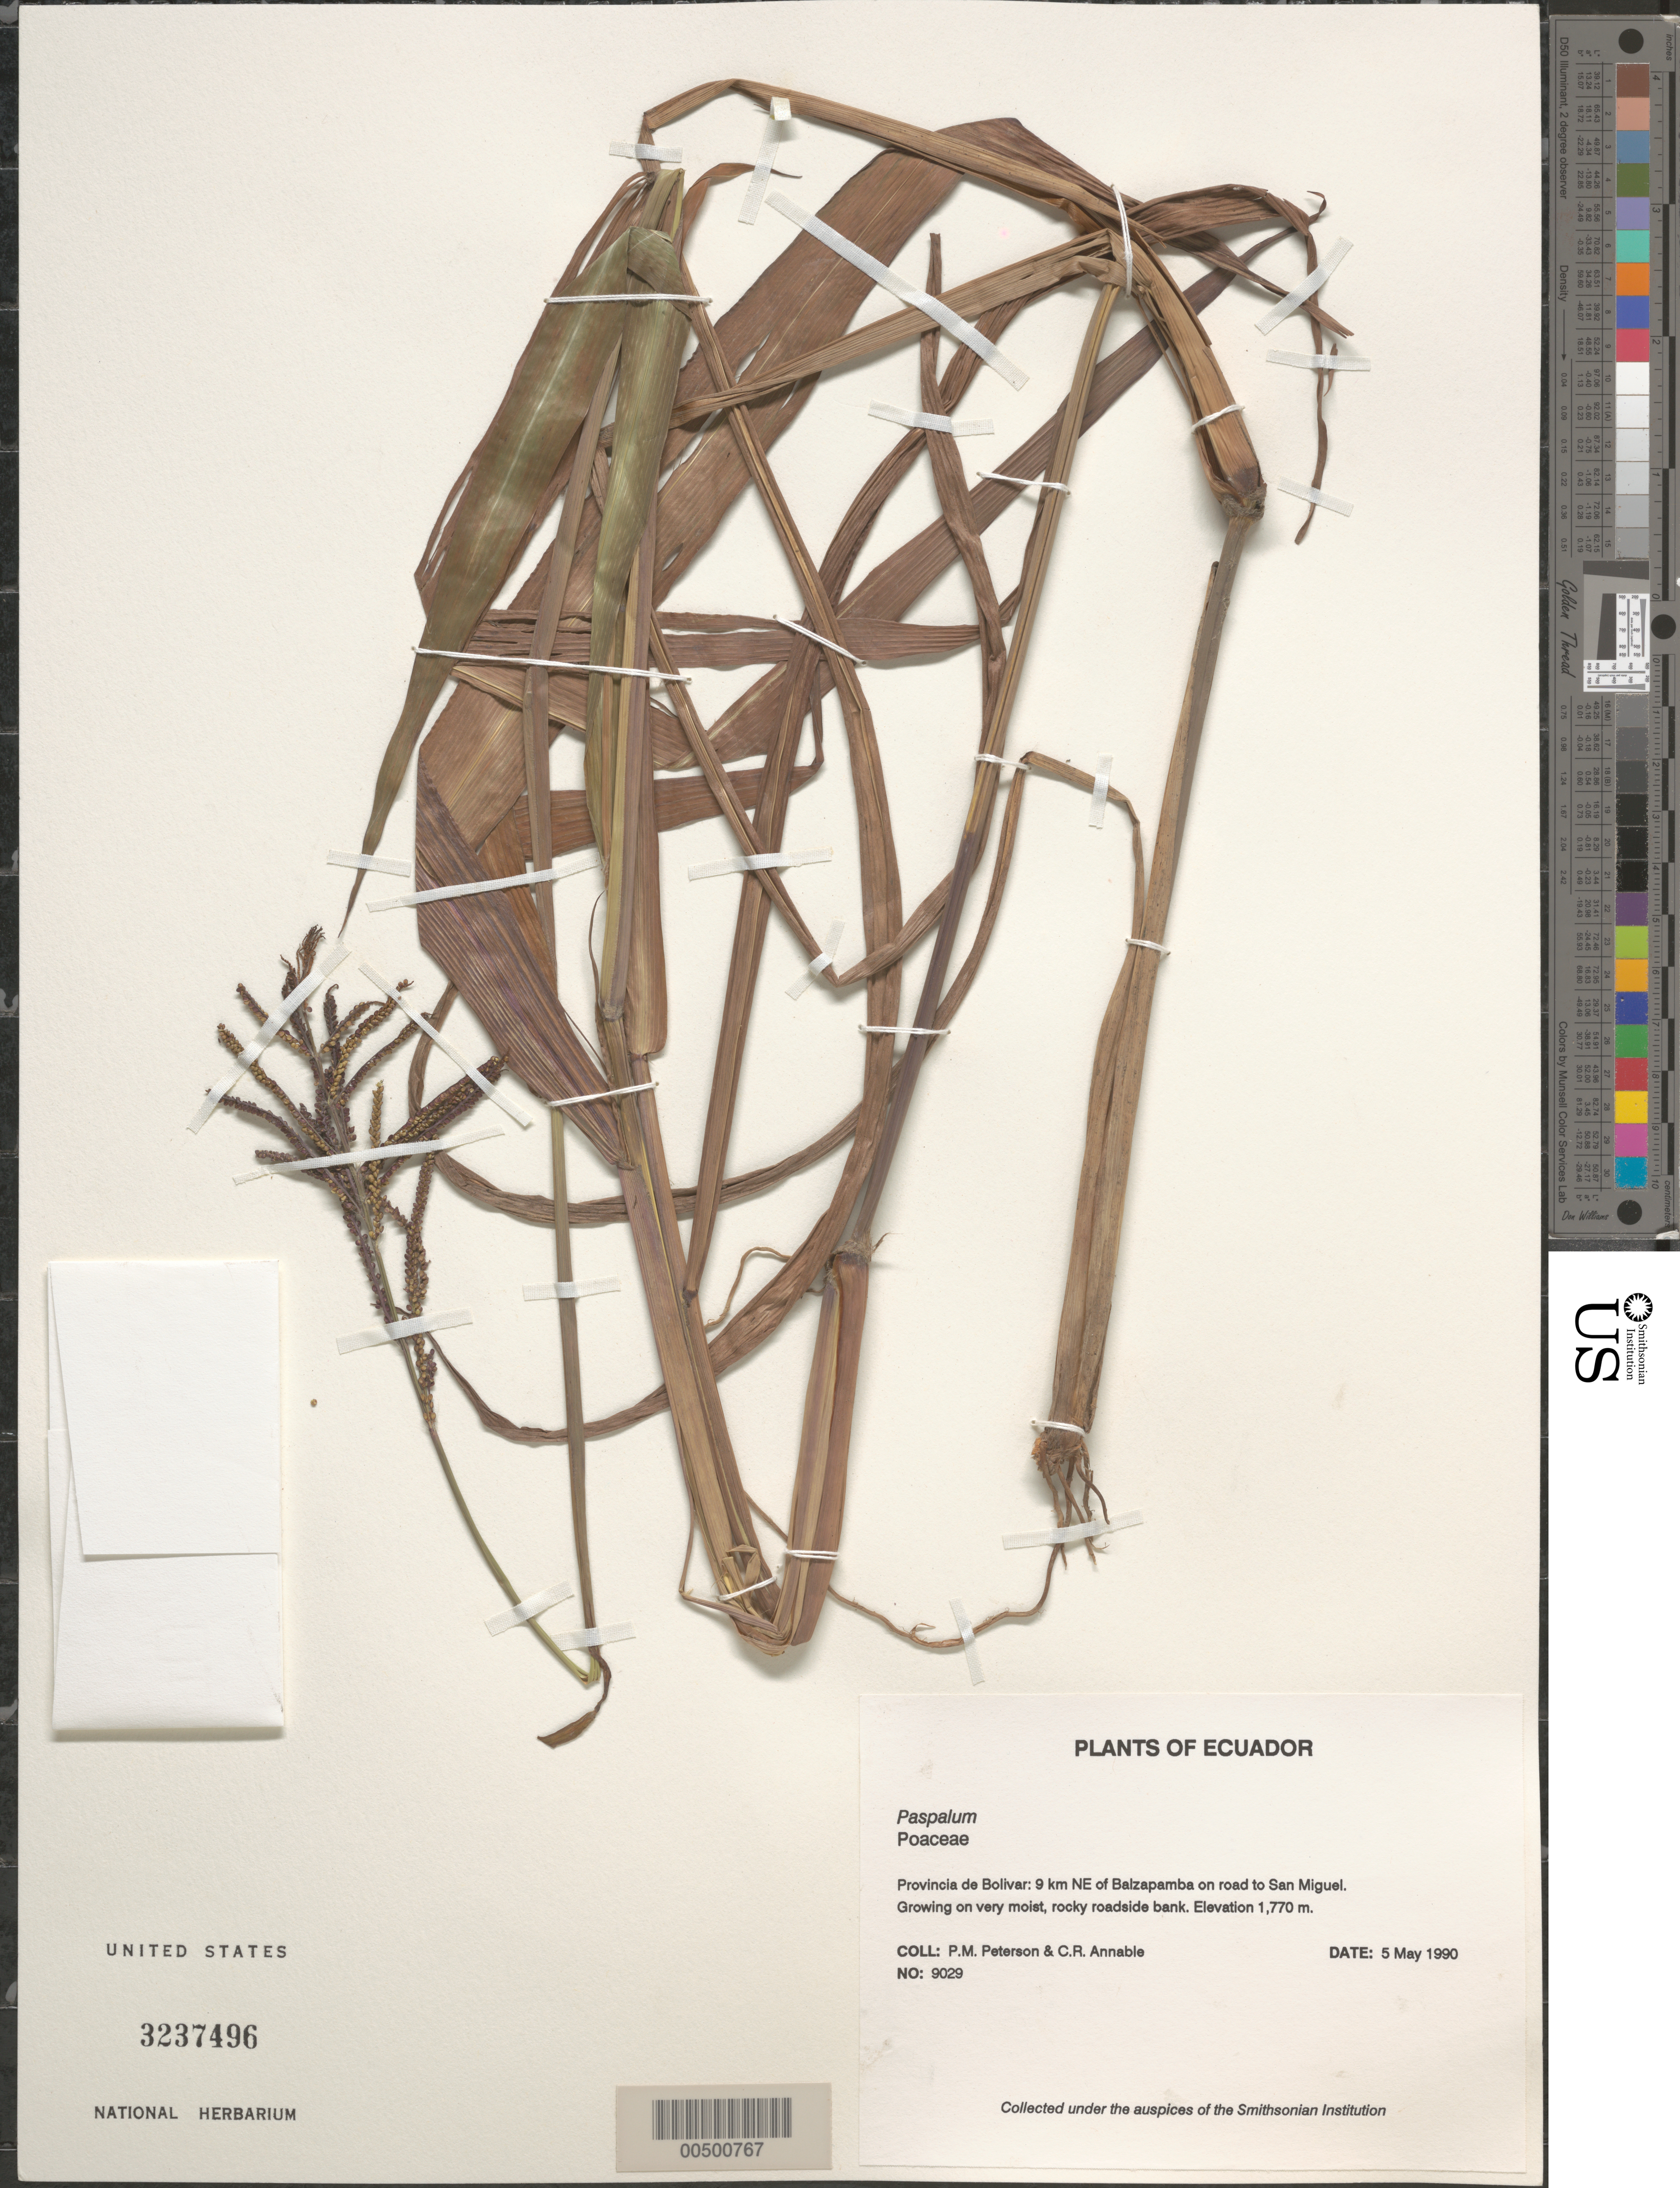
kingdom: Plantae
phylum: Tracheophyta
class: Liliopsida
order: Poales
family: Poaceae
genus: Paspalum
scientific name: Paspalum sp.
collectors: P. M. Peterson & C. R. Annable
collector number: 09029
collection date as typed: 05 May 1990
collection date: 1990-05-05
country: Ecuador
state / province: Bolívar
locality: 9 km NE of Balzapamba on road to Sal Miguel.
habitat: Growing on very moist, rocky roadside bank.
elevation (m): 1770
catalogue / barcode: US 3237496